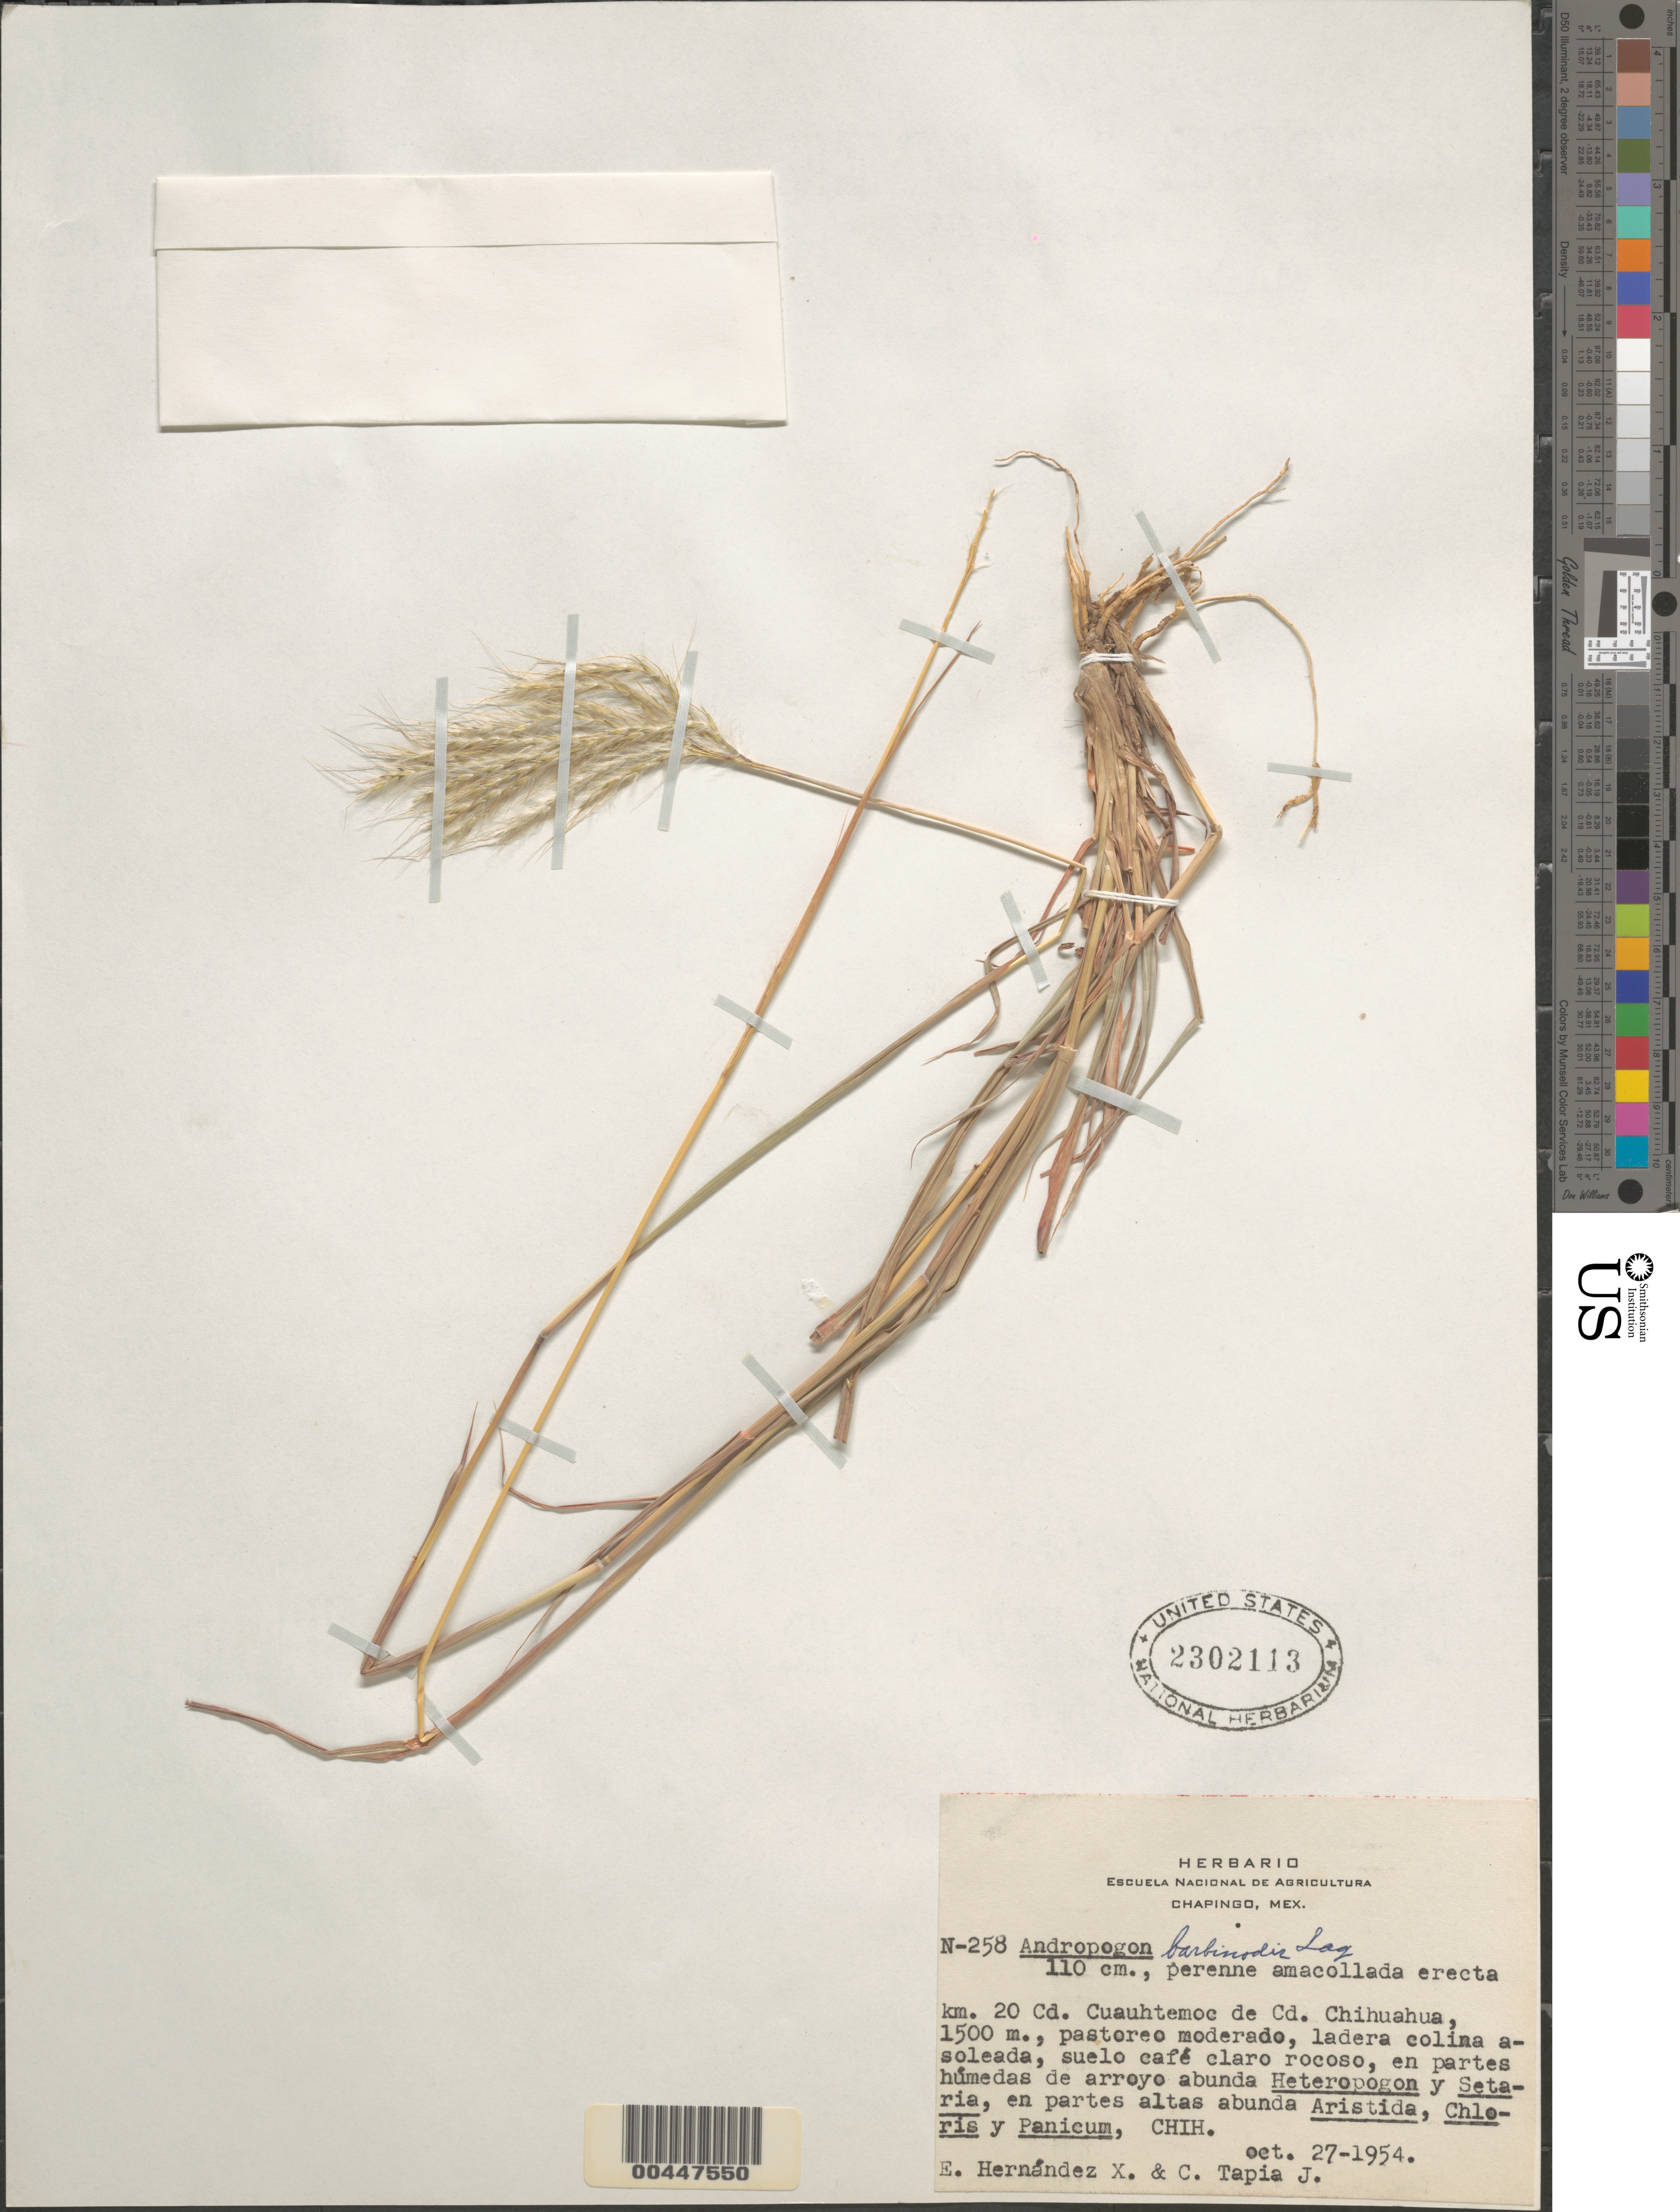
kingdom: Plantae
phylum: Tracheophyta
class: Liliopsida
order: Poales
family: Poaceae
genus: Andropogon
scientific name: Andropogon barbinodis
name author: Lag.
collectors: E. I. Hernández-X. & C. Tapia-J.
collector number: N-258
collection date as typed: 27 Oct 1954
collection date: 1954-10-27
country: Mexico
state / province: Chihuahua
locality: Km 20 Cd. Cuauhtemoc de Cd. Chihuahua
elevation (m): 1500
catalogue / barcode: US 2302113